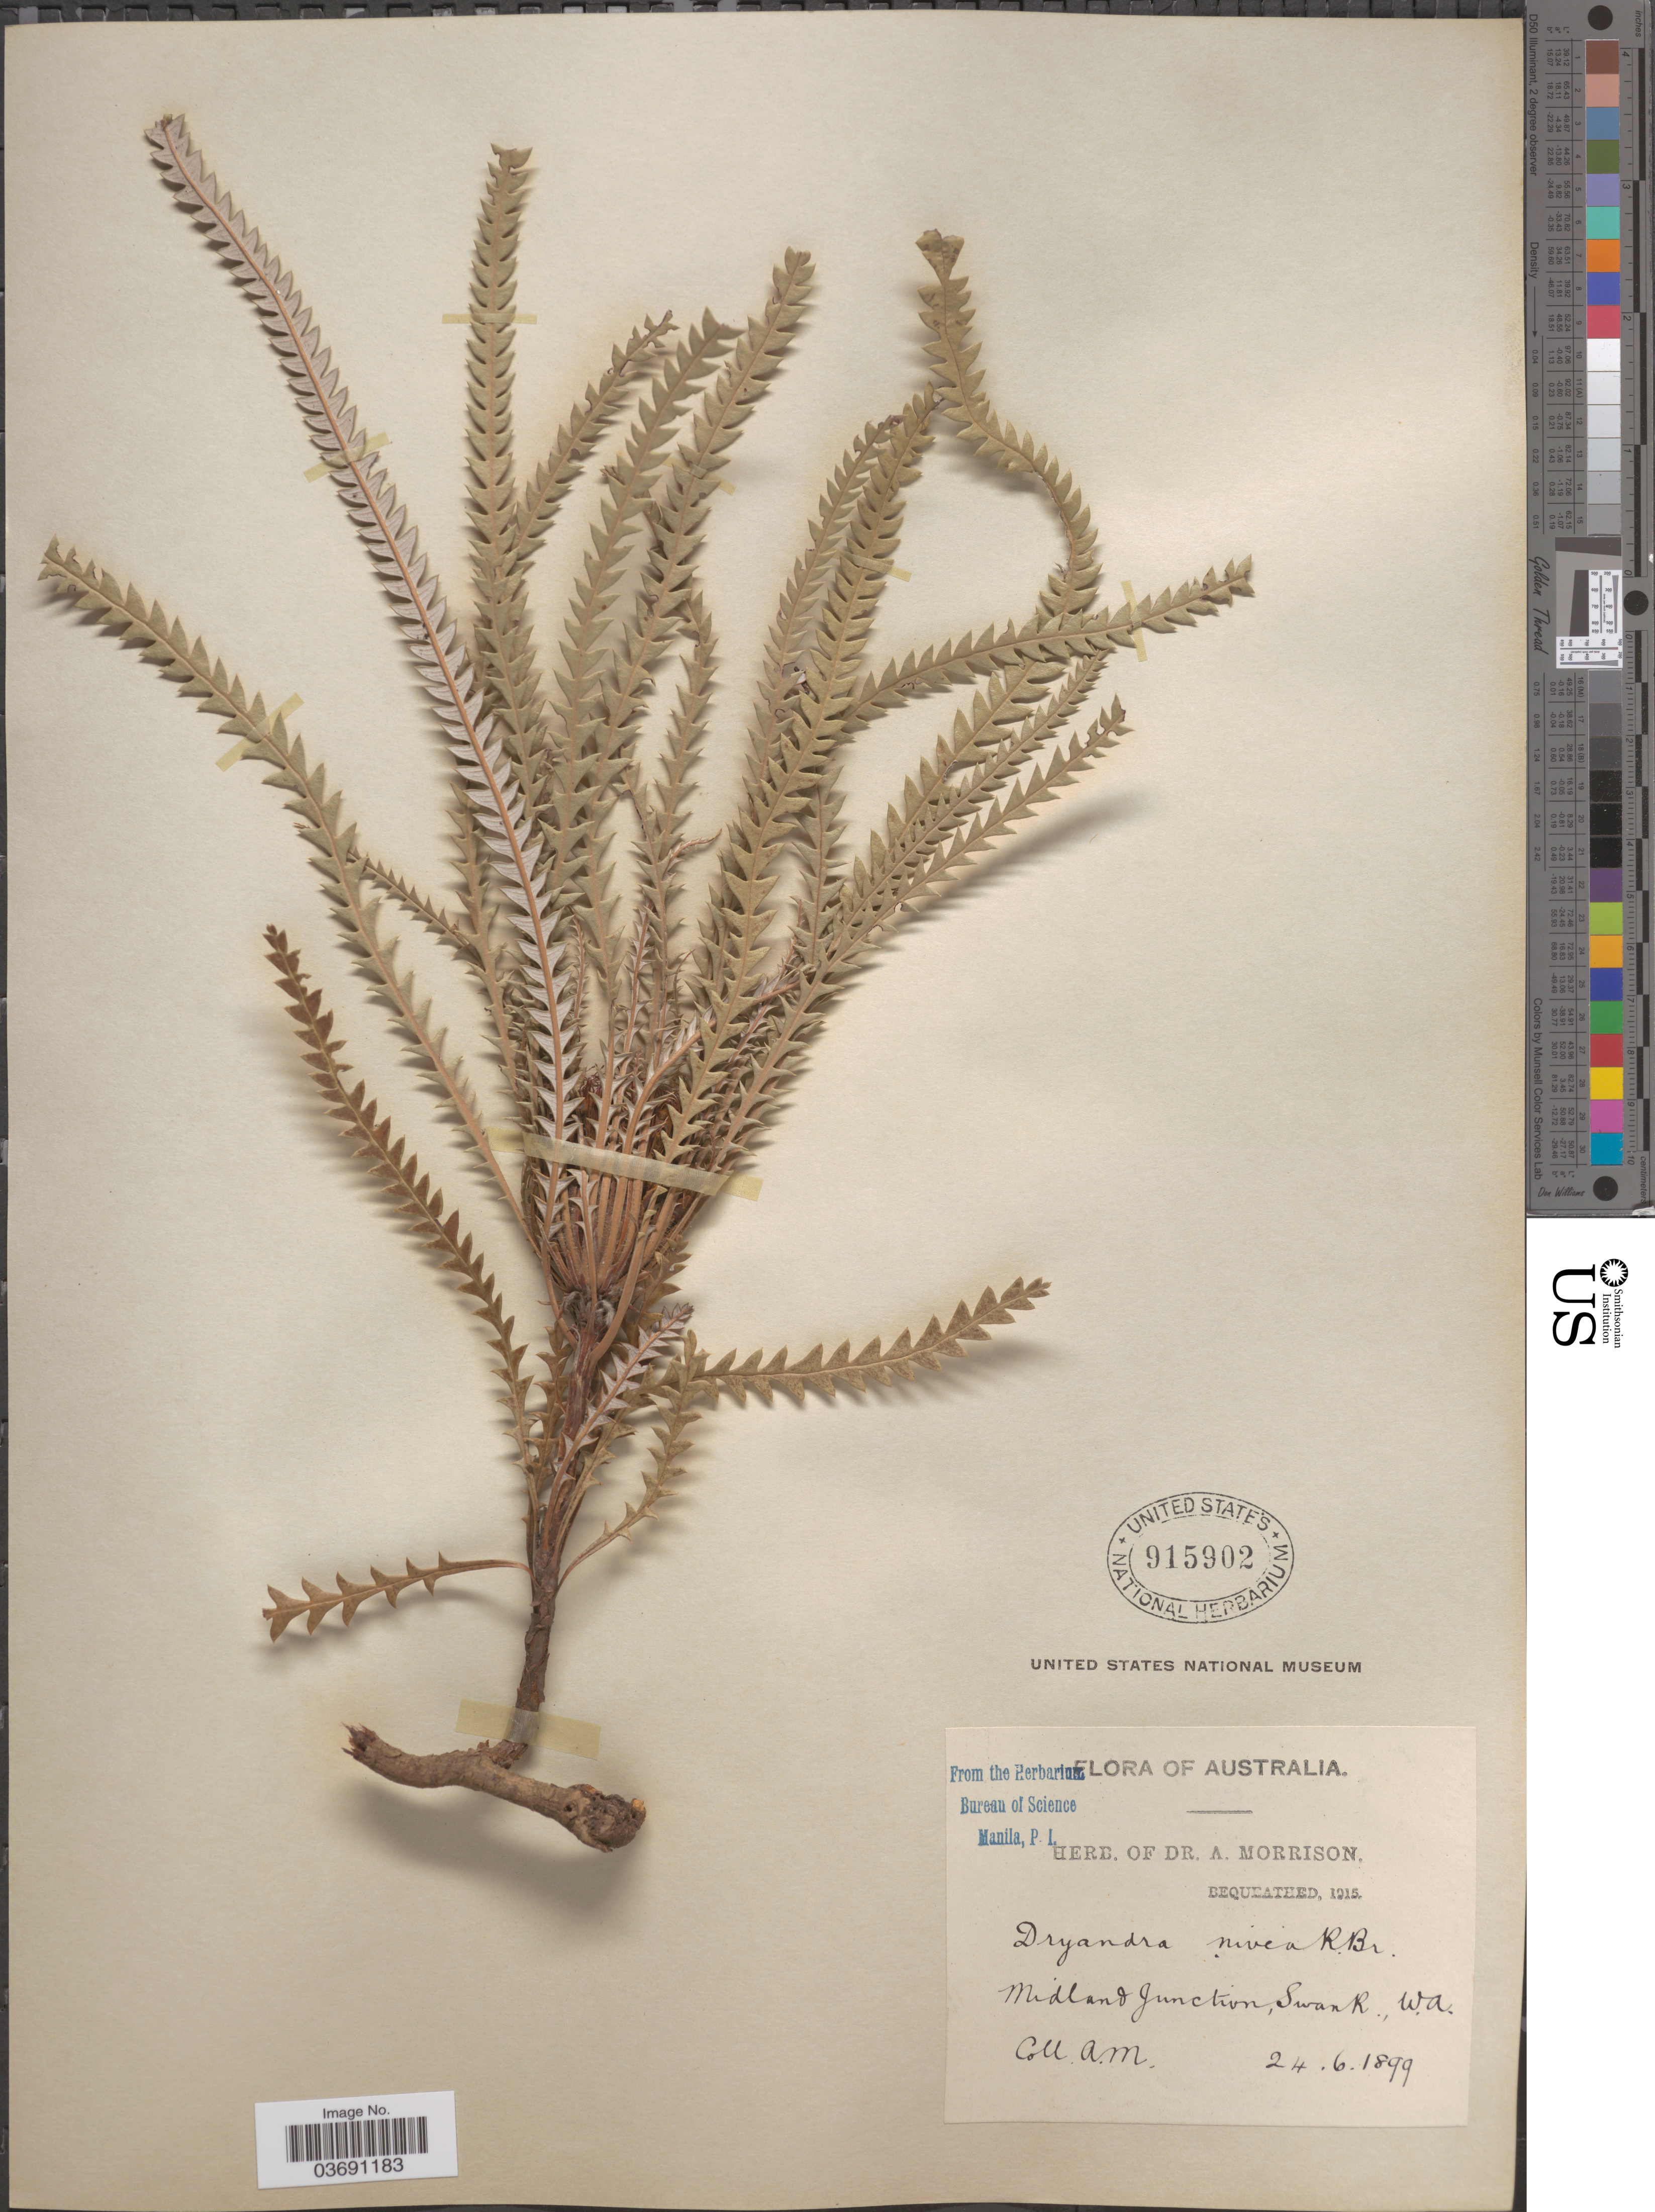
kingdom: Plantae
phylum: Tracheophyta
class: Magnoliopsida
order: Proteales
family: Proteaceae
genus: Dryandra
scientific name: Dryandra nivea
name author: (Labill.) R. Br.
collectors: A. Morrison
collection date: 1899-06-24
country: Australia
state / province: Western Australia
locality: Midland Junction, Swan R.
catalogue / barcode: US 915902